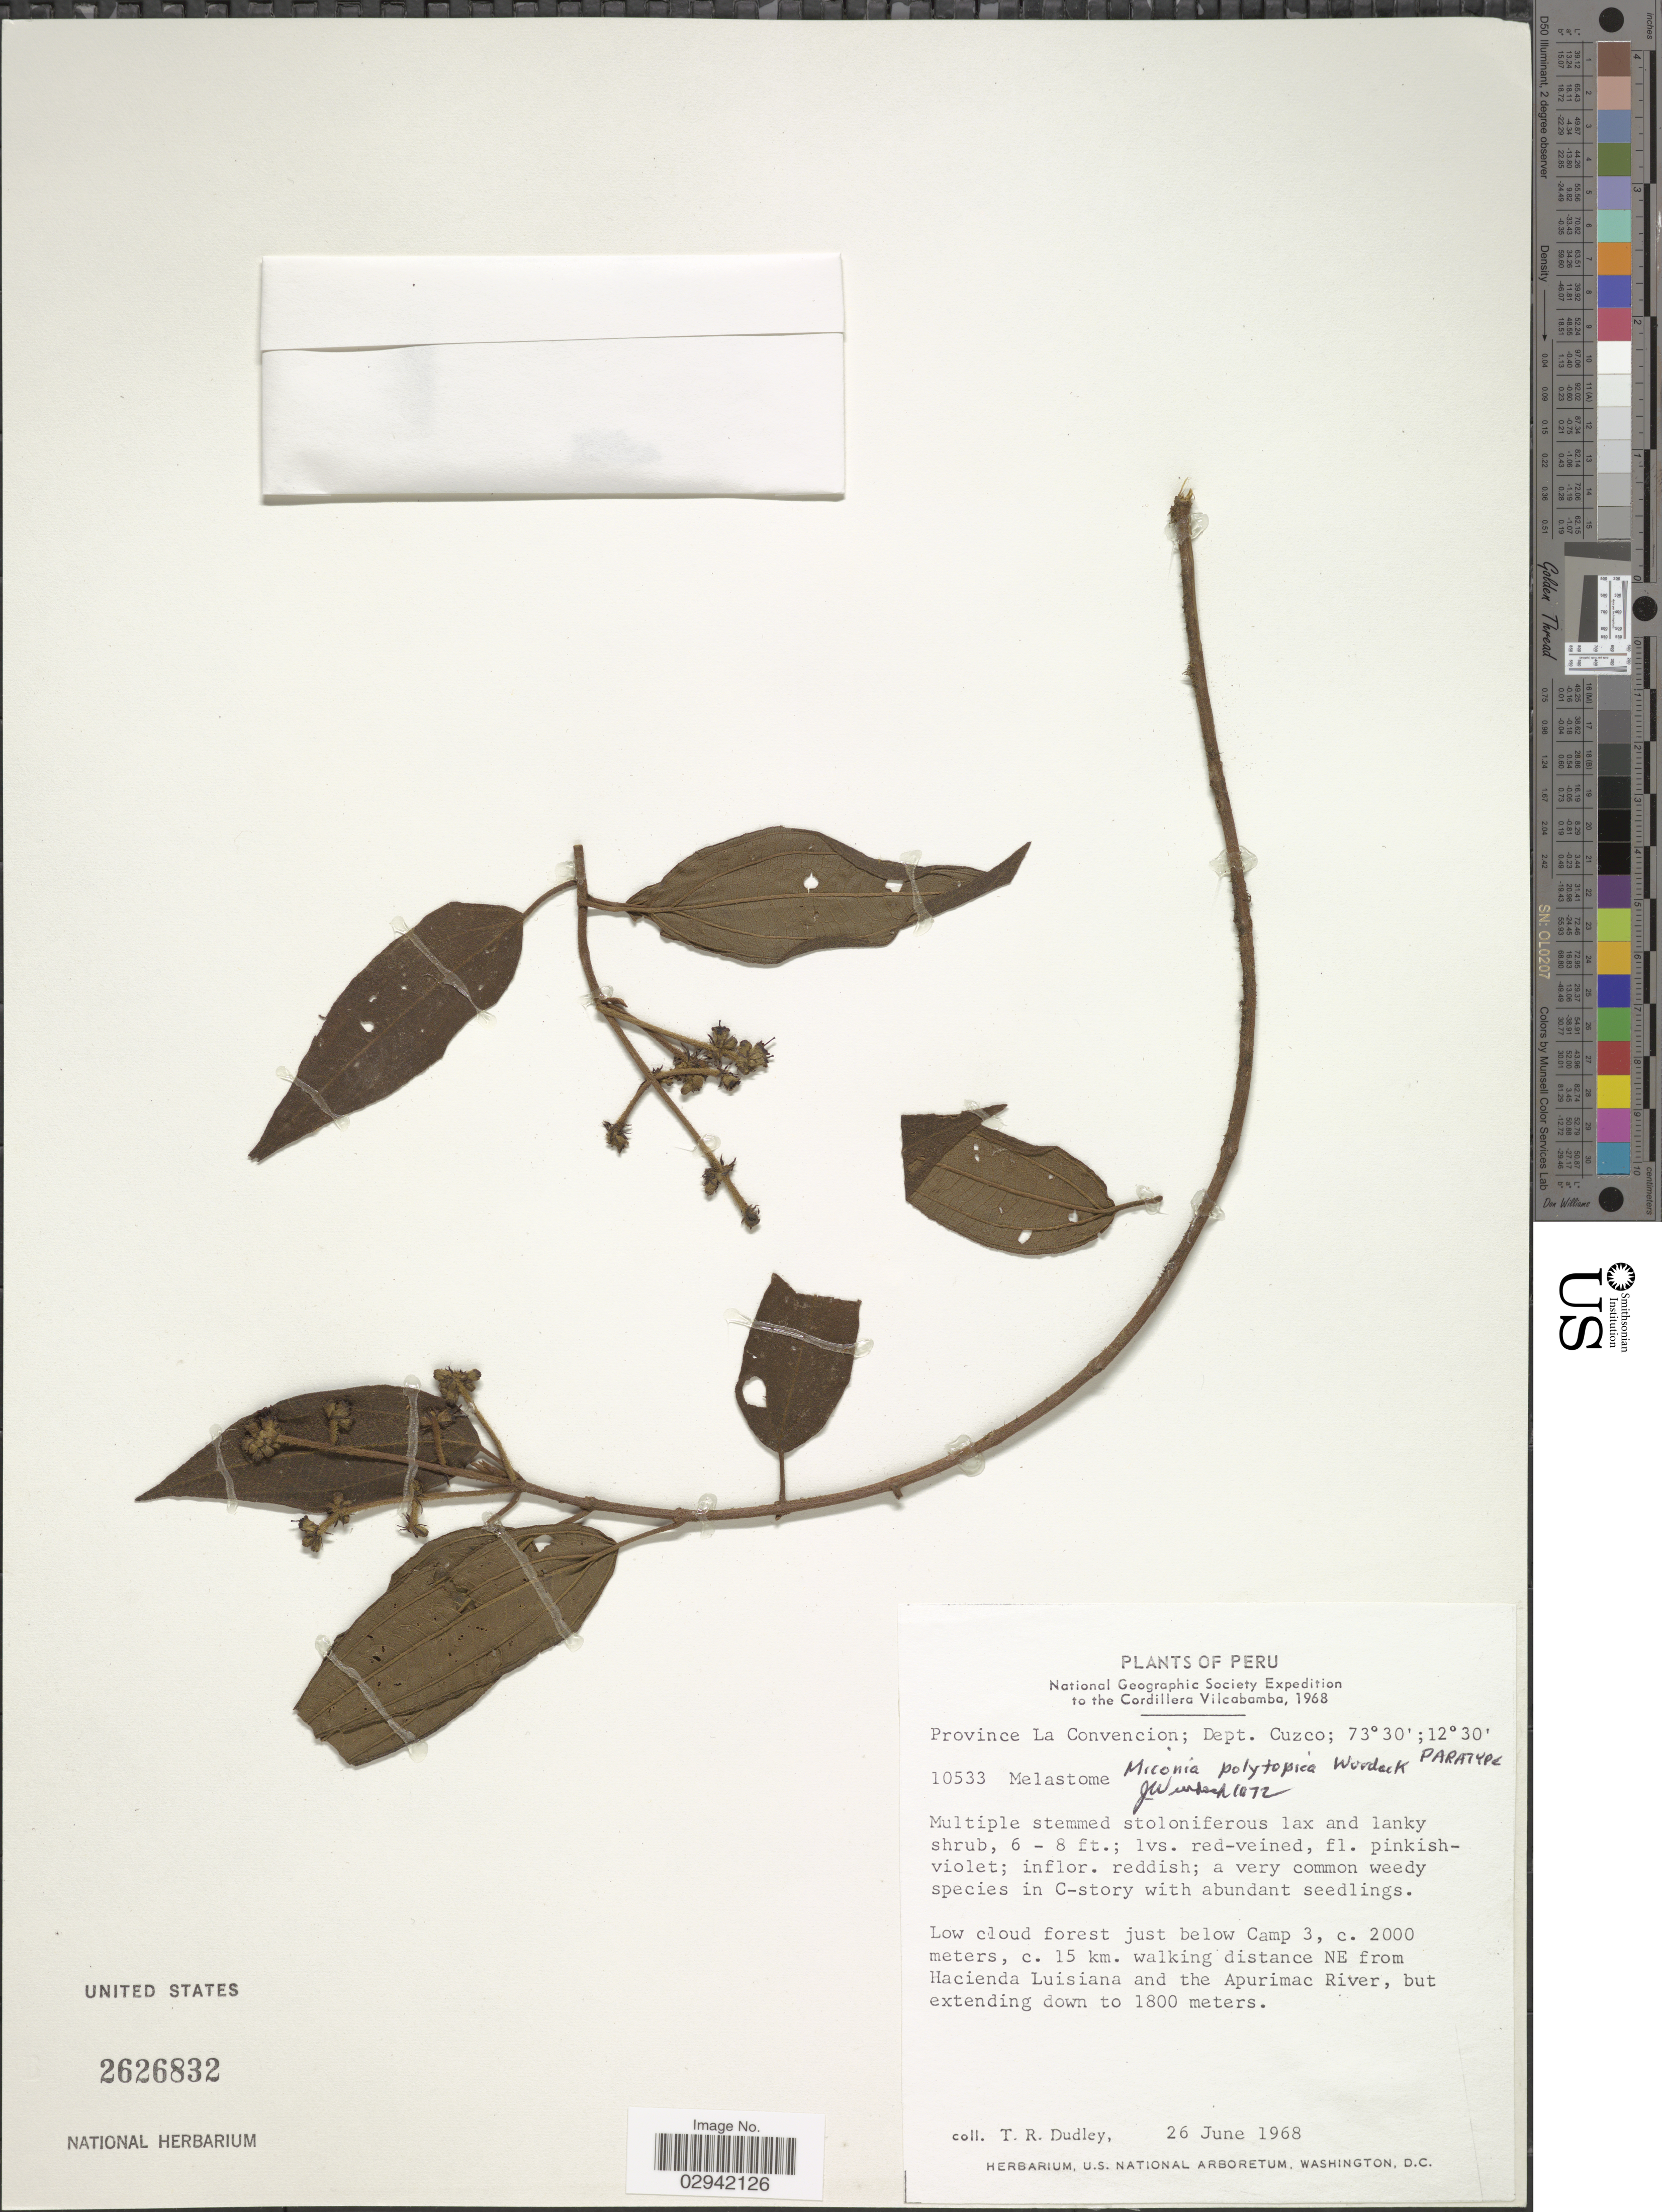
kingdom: Plantae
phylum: Tracheophyta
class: Magnoliopsida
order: Myrtales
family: Melastomataceae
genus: Miconia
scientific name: Miconia polytopica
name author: Wurdack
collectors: T. R. Dudley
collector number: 10533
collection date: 1968-06-26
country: Peru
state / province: Cusco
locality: Cordillera Vilcabamba, Province La Convencion; Dept. Cuzco. Low cloud forest just below Camp 3, c. 15 km. walking distance NE from Hacienda Luisiana and the Apurimac River.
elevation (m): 1800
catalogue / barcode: US 2626832